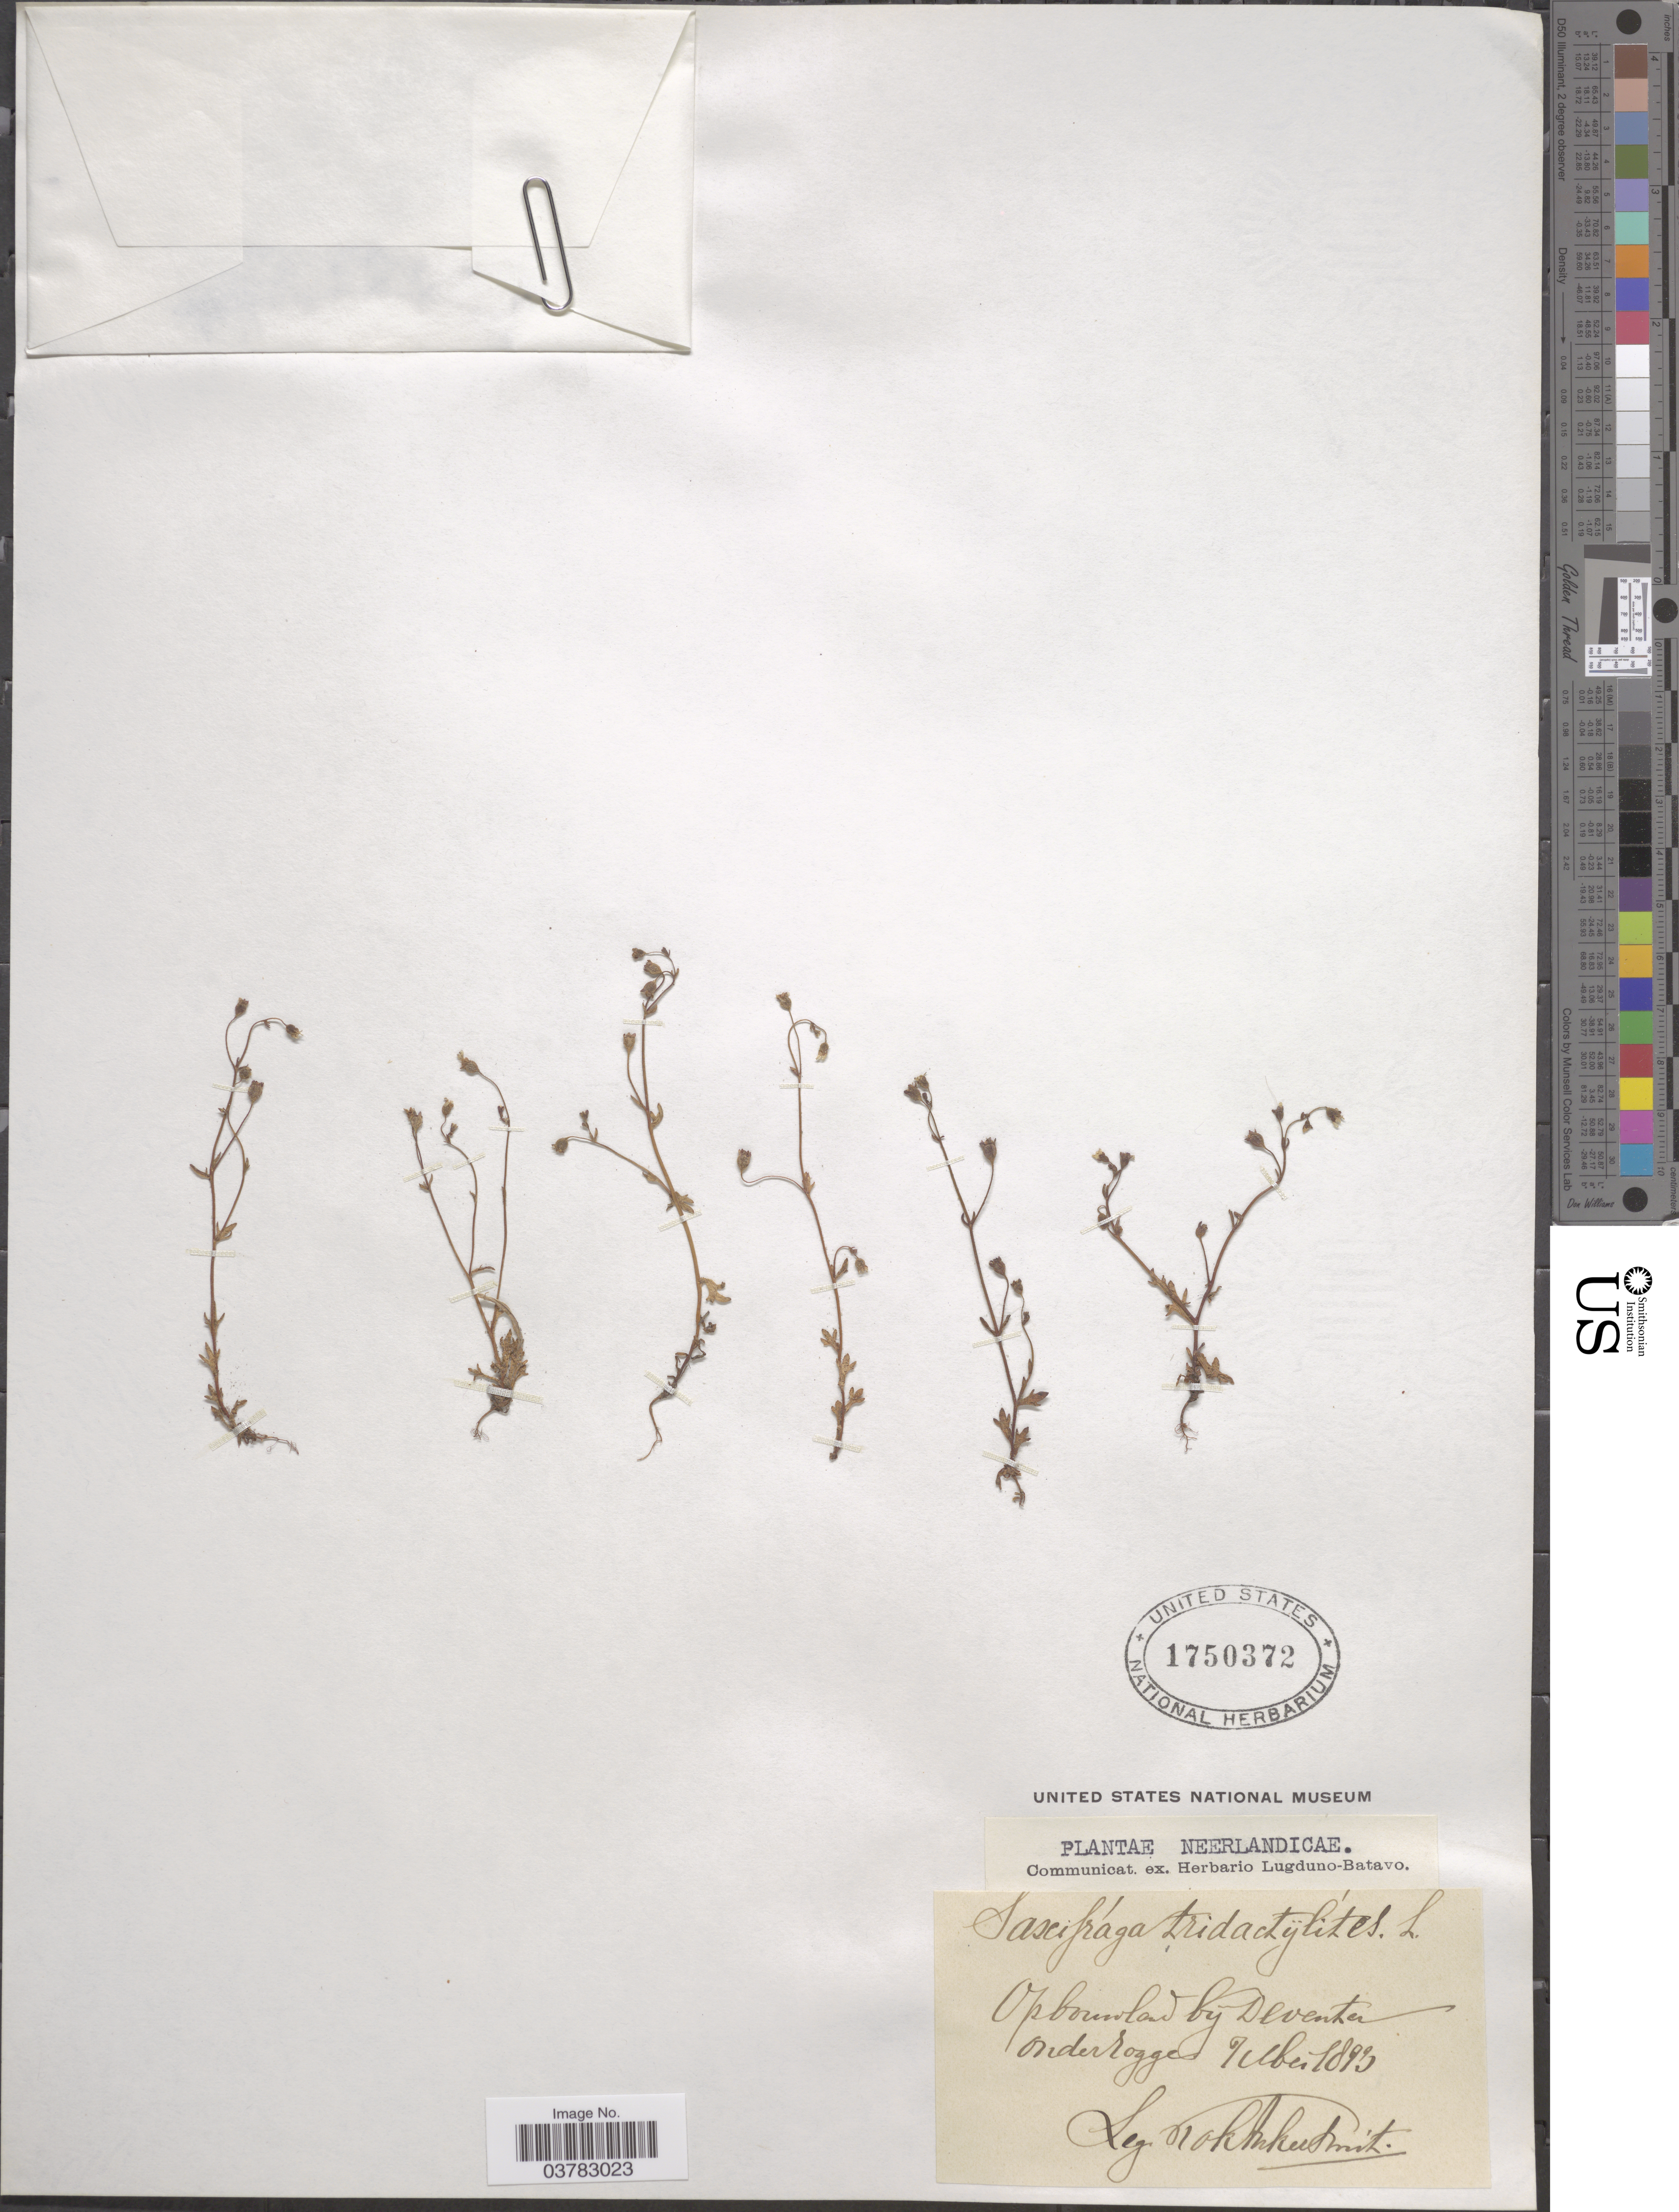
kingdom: Plantae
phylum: Tracheophyta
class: Magnoliopsida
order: Saxifragales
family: Saxifragaceae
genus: Saxifraga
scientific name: Saxifraga tridactylites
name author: L.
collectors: Nokhikersmit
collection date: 1893-05-07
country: Netherlands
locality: Neerlandicae. Opbouland bij Deventer.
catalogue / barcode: US 1750372